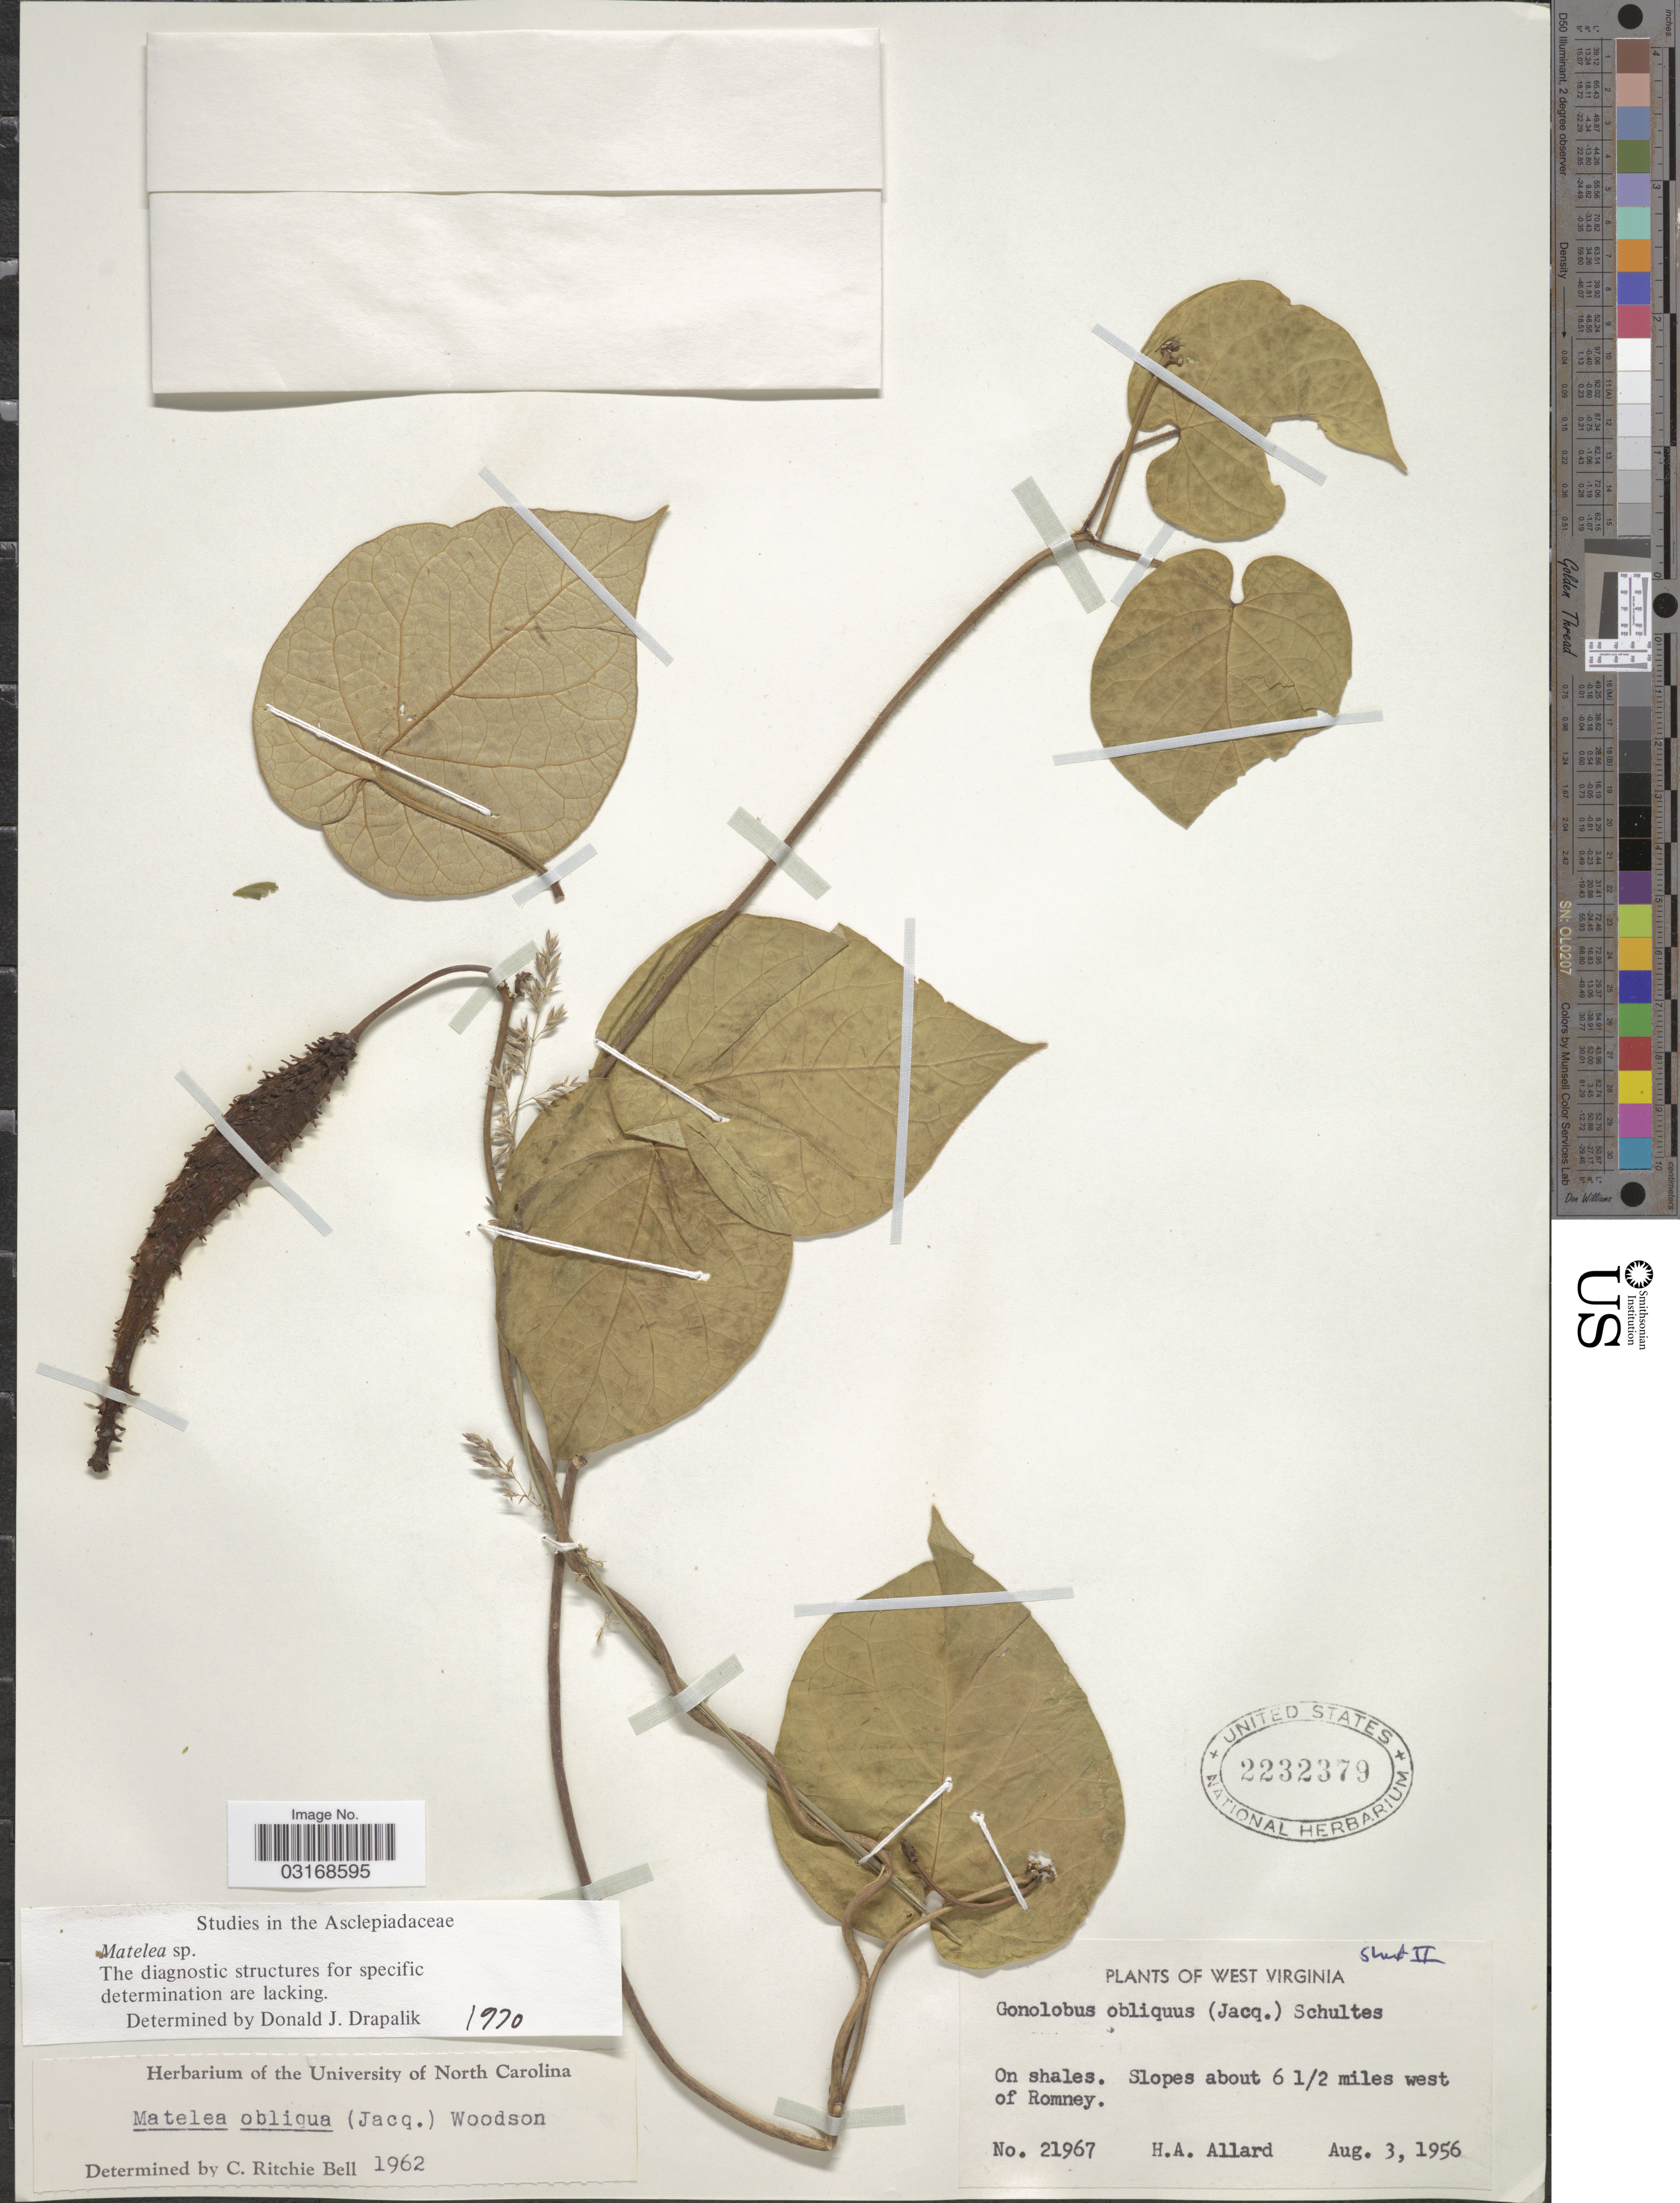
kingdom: Plantae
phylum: Tracheophyta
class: Magnoliopsida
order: Gentianales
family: Apocynaceae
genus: Matelea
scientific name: Matelea sp.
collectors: H. A. Allard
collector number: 21967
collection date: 1956-08-03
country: United States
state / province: West Virginia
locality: Slopes about 6 1/2 miles west of Romney.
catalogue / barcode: US 2232379